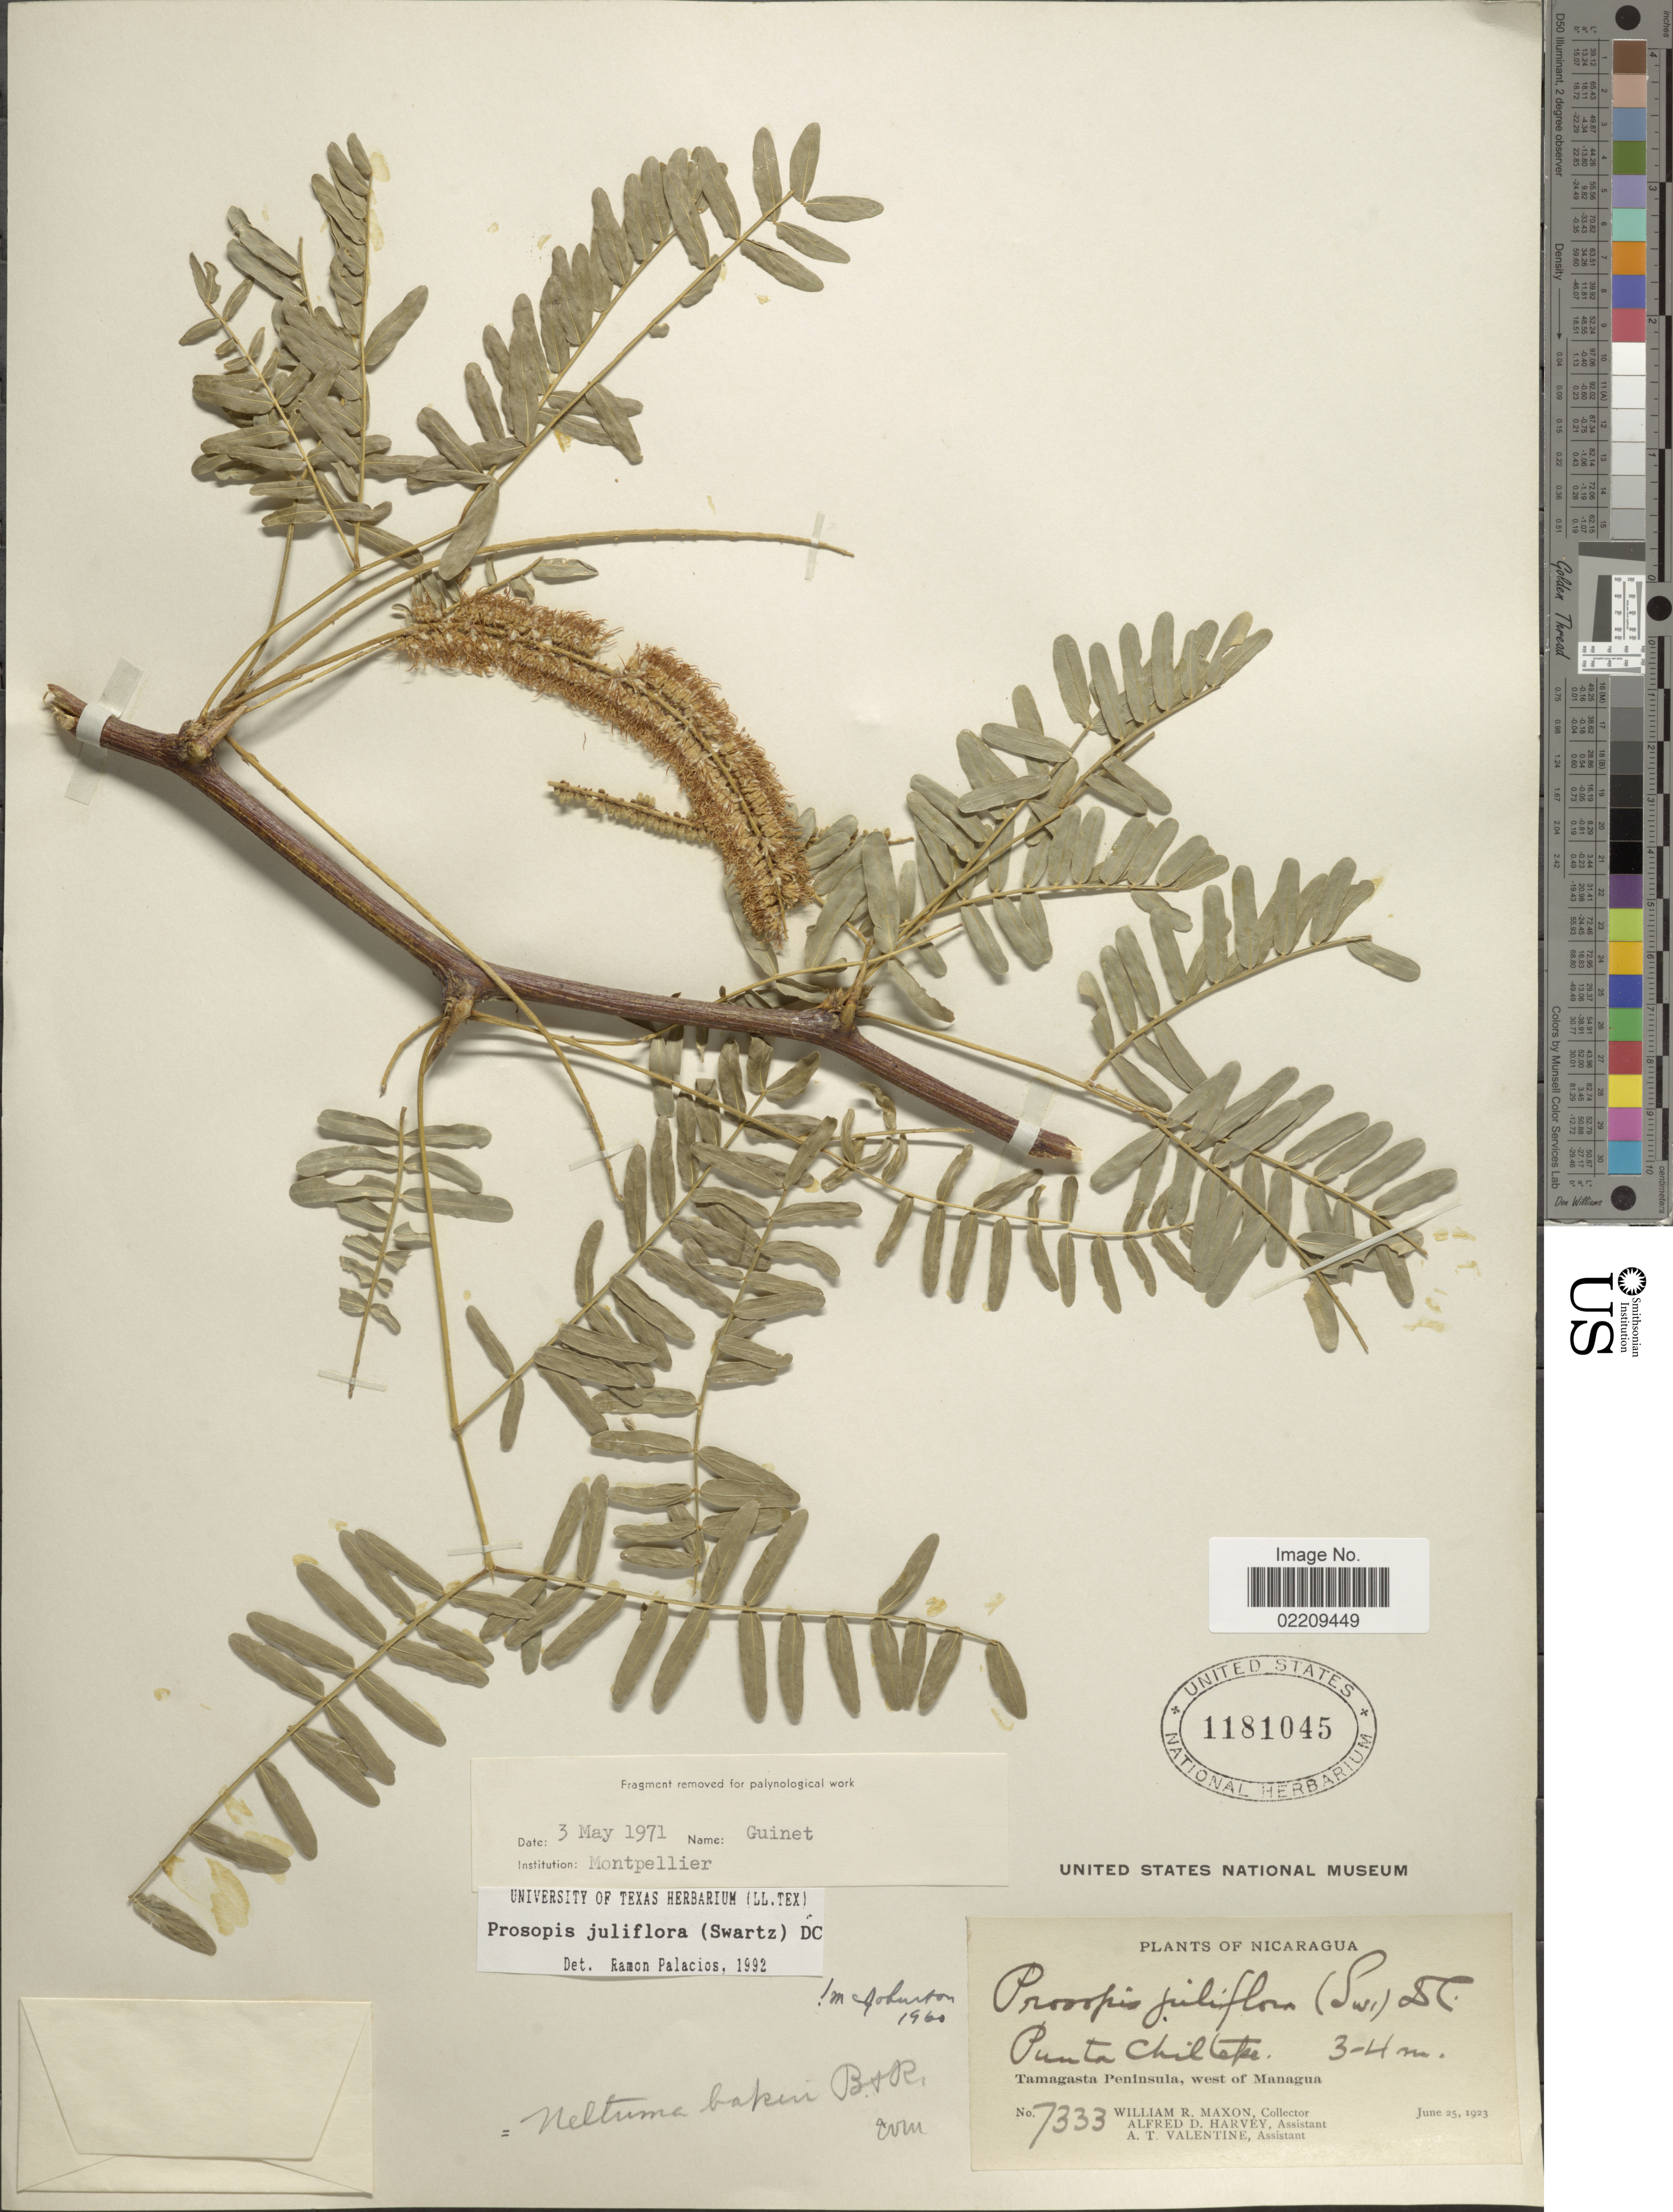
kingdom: Plantae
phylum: Tracheophyta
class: Magnoliopsida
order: Fabales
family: Fabaceae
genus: Neltuma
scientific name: Neltuma juliflora var. juliflora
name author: (Sw.) Raf.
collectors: W. R. Maxon, A. D. Harvey & A. Valentine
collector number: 7333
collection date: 1923-06-25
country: Nicaragua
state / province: Managua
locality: Punta Chiltepe, Tamagasta Peninsula, west of Managua.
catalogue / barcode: US 1181045